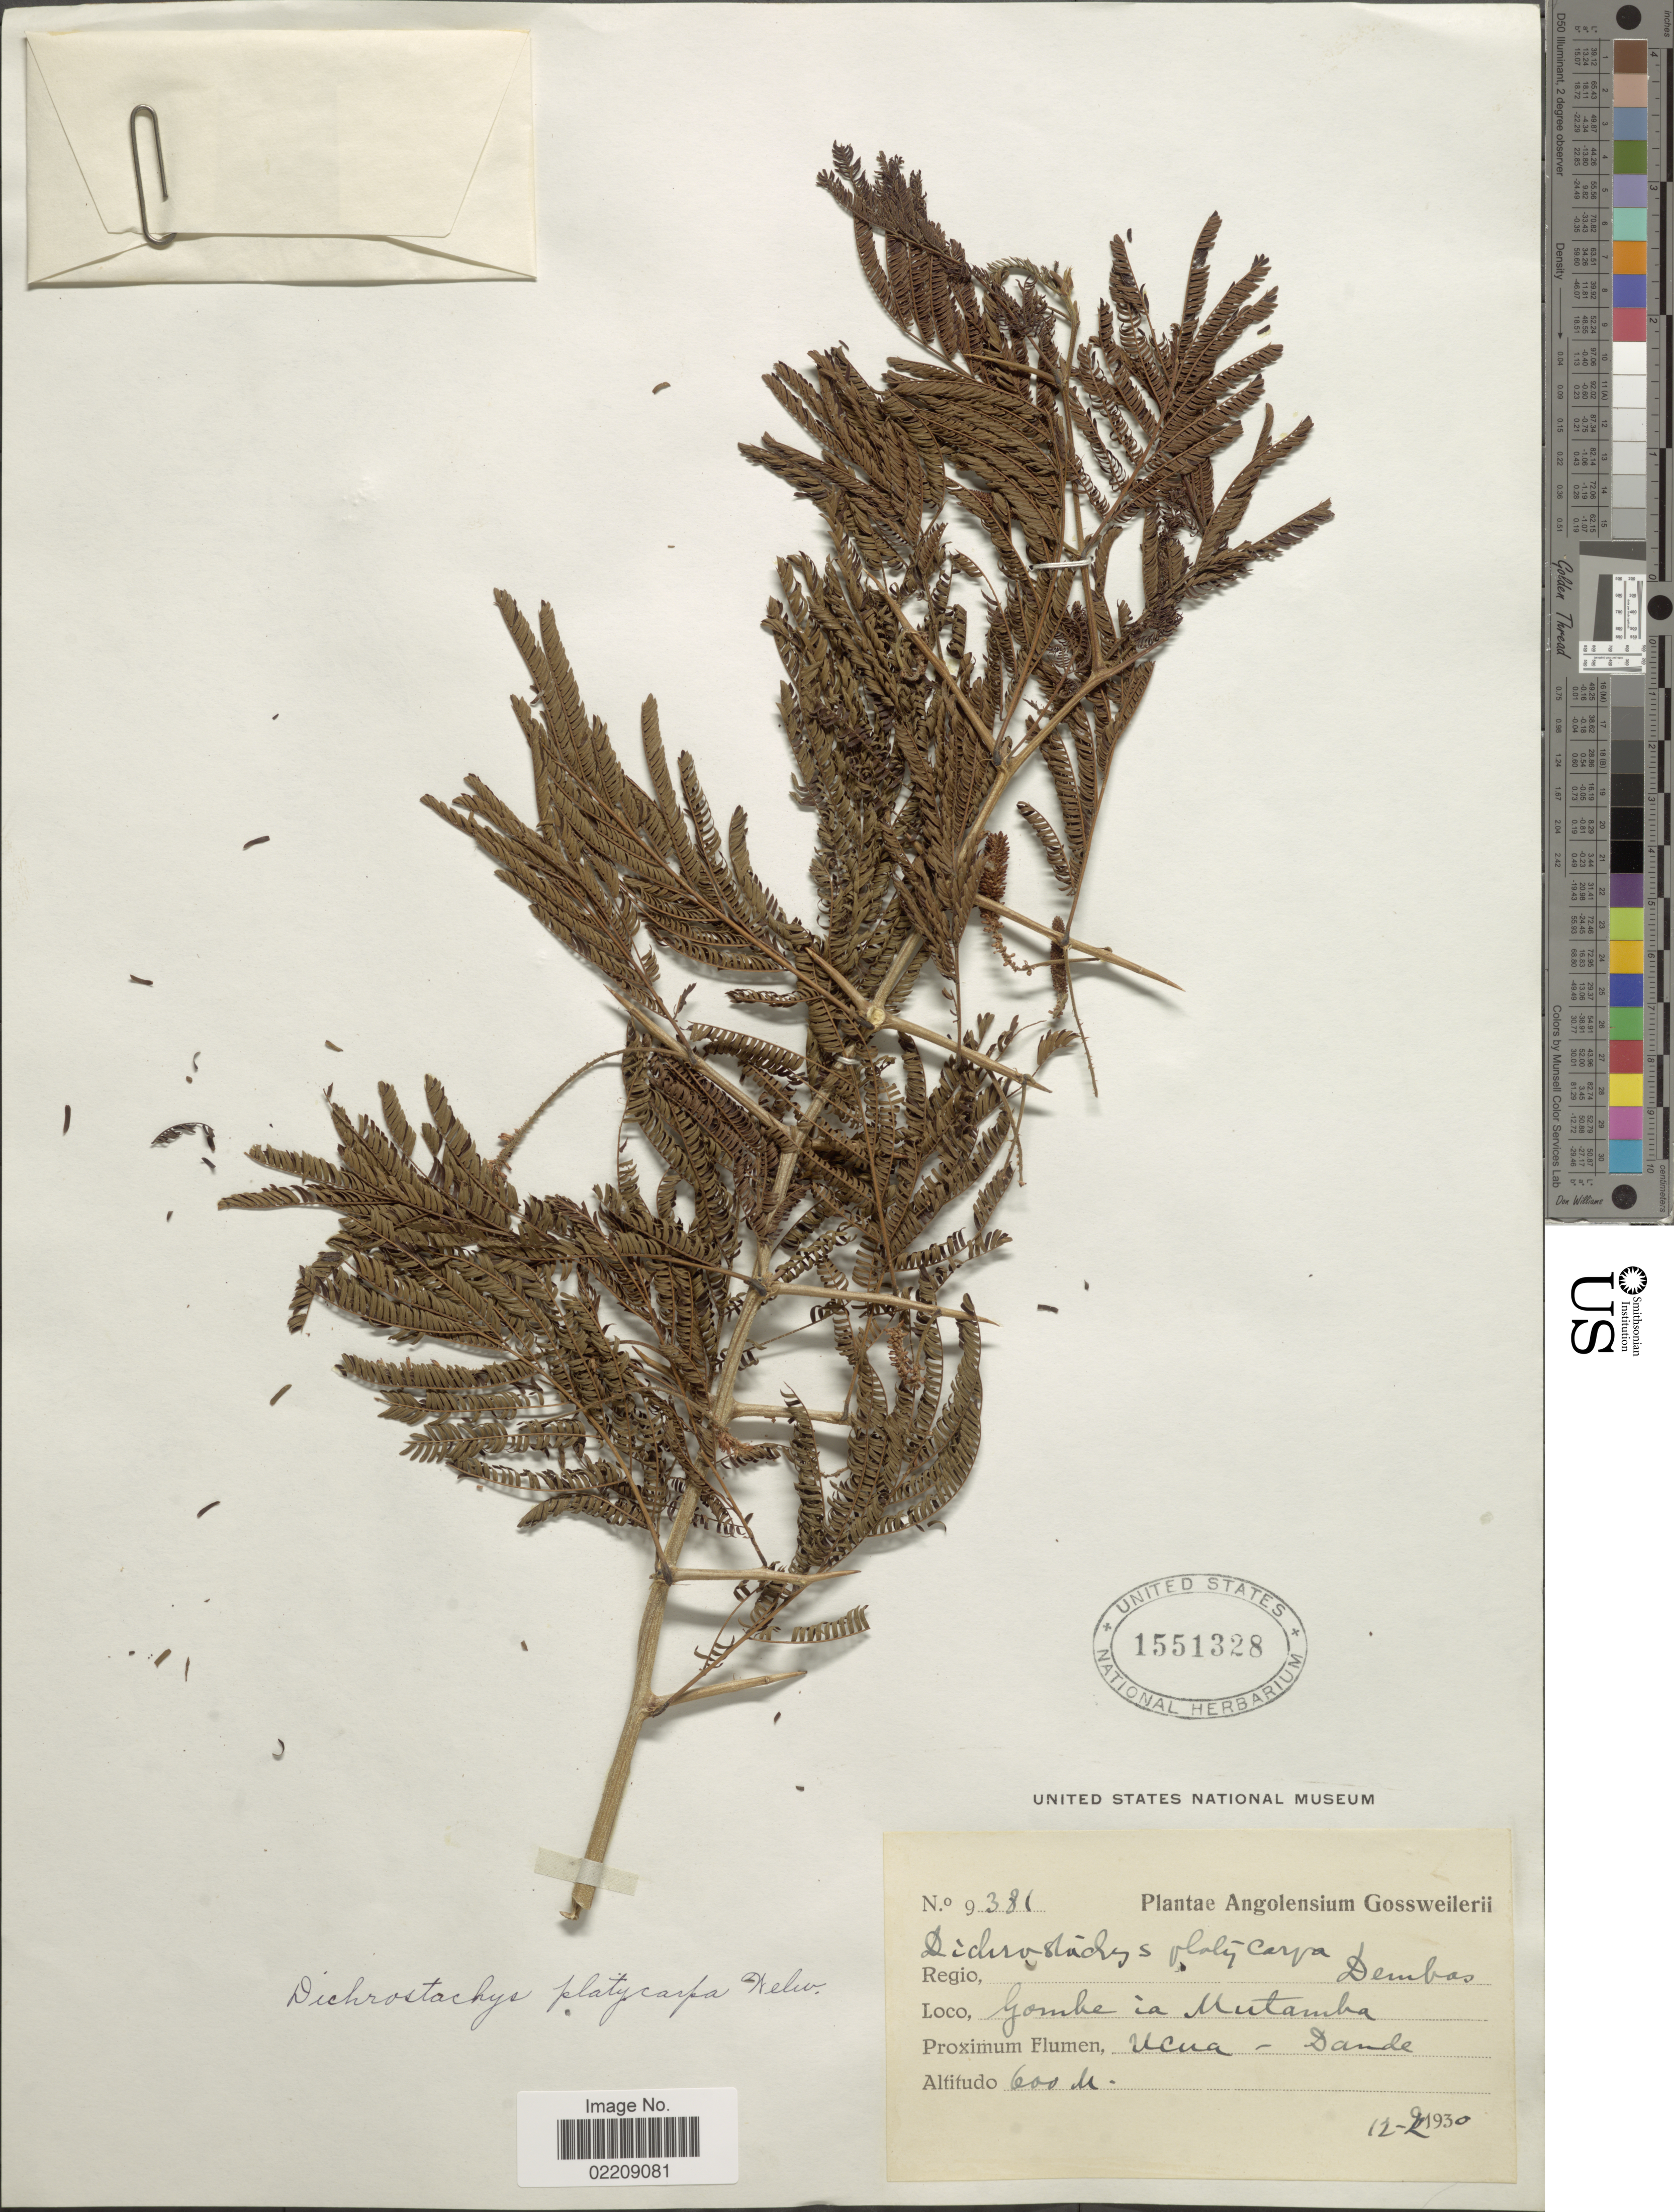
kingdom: Plantae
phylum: Tracheophyta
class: Magnoliopsida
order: Fabales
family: Fabaceae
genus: Dichrostachys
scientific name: Dichrostachys platycarpa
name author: W. Bull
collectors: A. Gossweiler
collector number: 9361*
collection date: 1930-02-12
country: Nigeria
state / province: Gombe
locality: Gombe in Mutamba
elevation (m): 600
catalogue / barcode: US 1551328